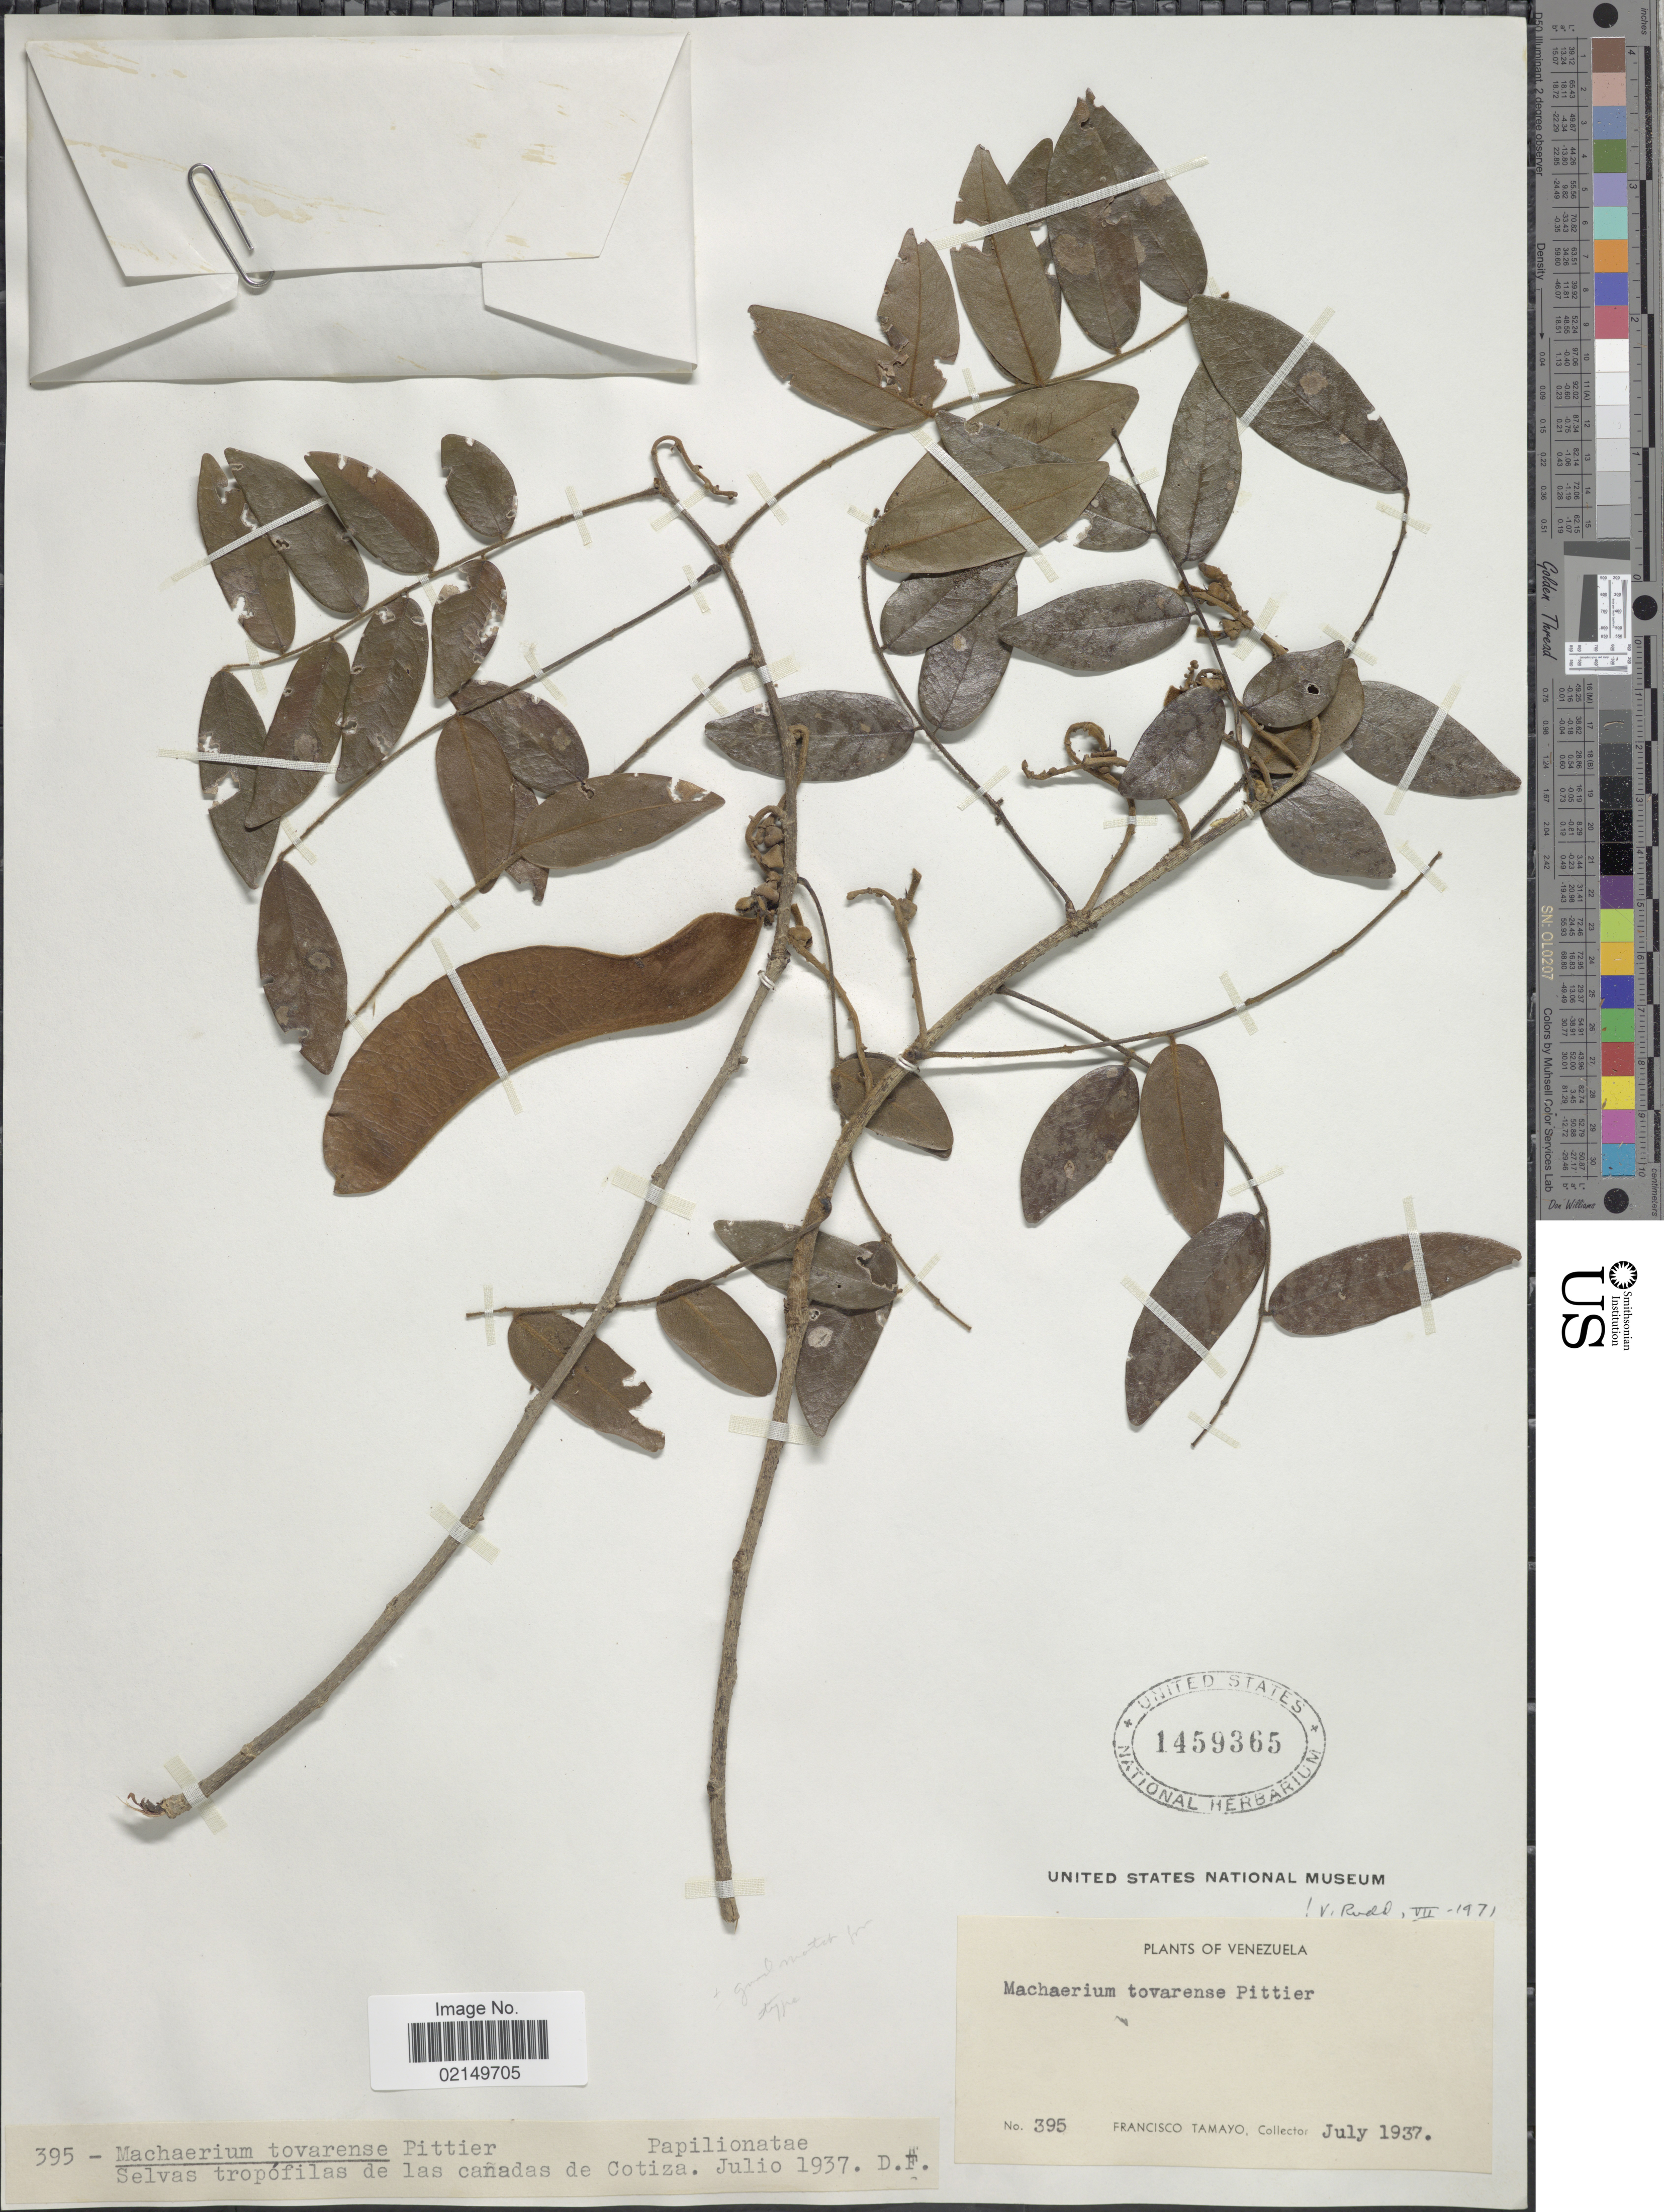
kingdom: Plantae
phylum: Tracheophyta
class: Magnoliopsida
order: Fabales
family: Fabaceae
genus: Machaerium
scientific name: Machaerium tovarense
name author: Pittier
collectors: F. Tamayo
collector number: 395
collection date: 1937-07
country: Venezuela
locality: Selvas tropofilas de las canadas de Cotiza. D.F.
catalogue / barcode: US 1459365